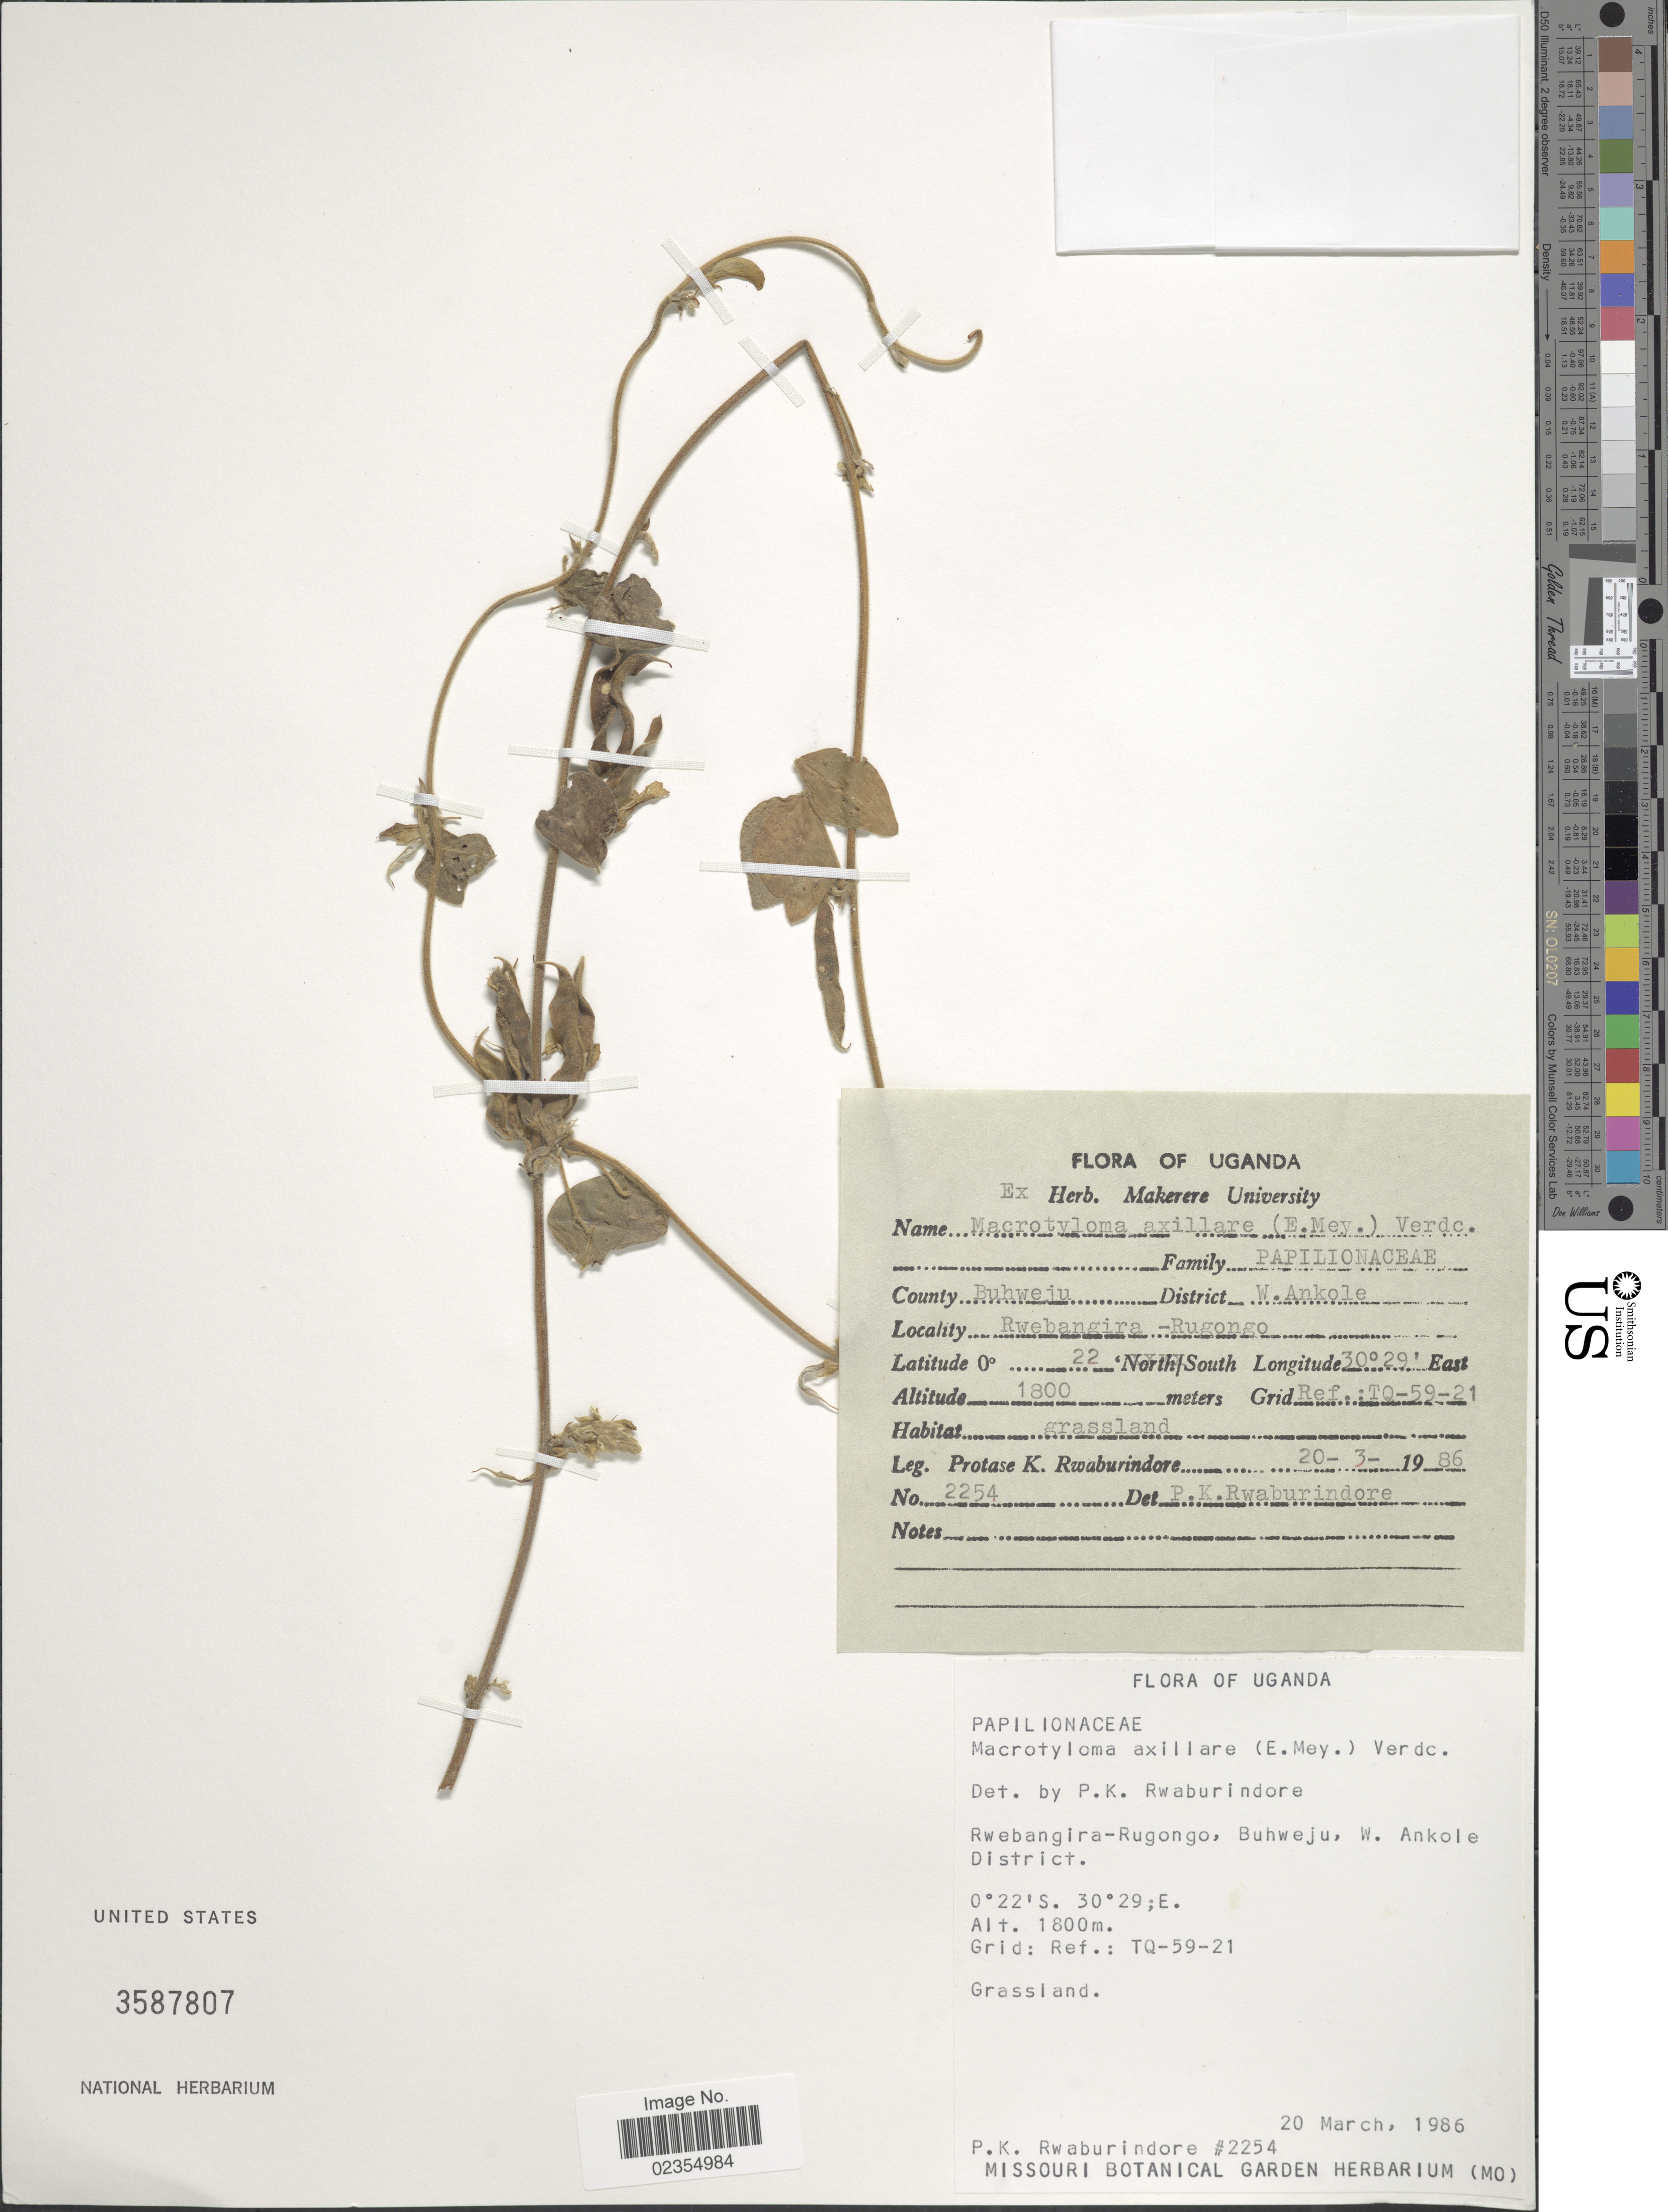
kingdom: Plantae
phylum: Tracheophyta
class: Magnoliopsida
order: Fabales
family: Fabaceae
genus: Macrotyloma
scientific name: Macrotyloma axillare var. axillare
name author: (E. Mey.) Verdc.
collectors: P. Rwaburindore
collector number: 2254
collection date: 1986-03-20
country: Uganda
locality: Rwebangira-Rugongo, Buhweju, W. Ankole District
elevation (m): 1800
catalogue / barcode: US 3587807